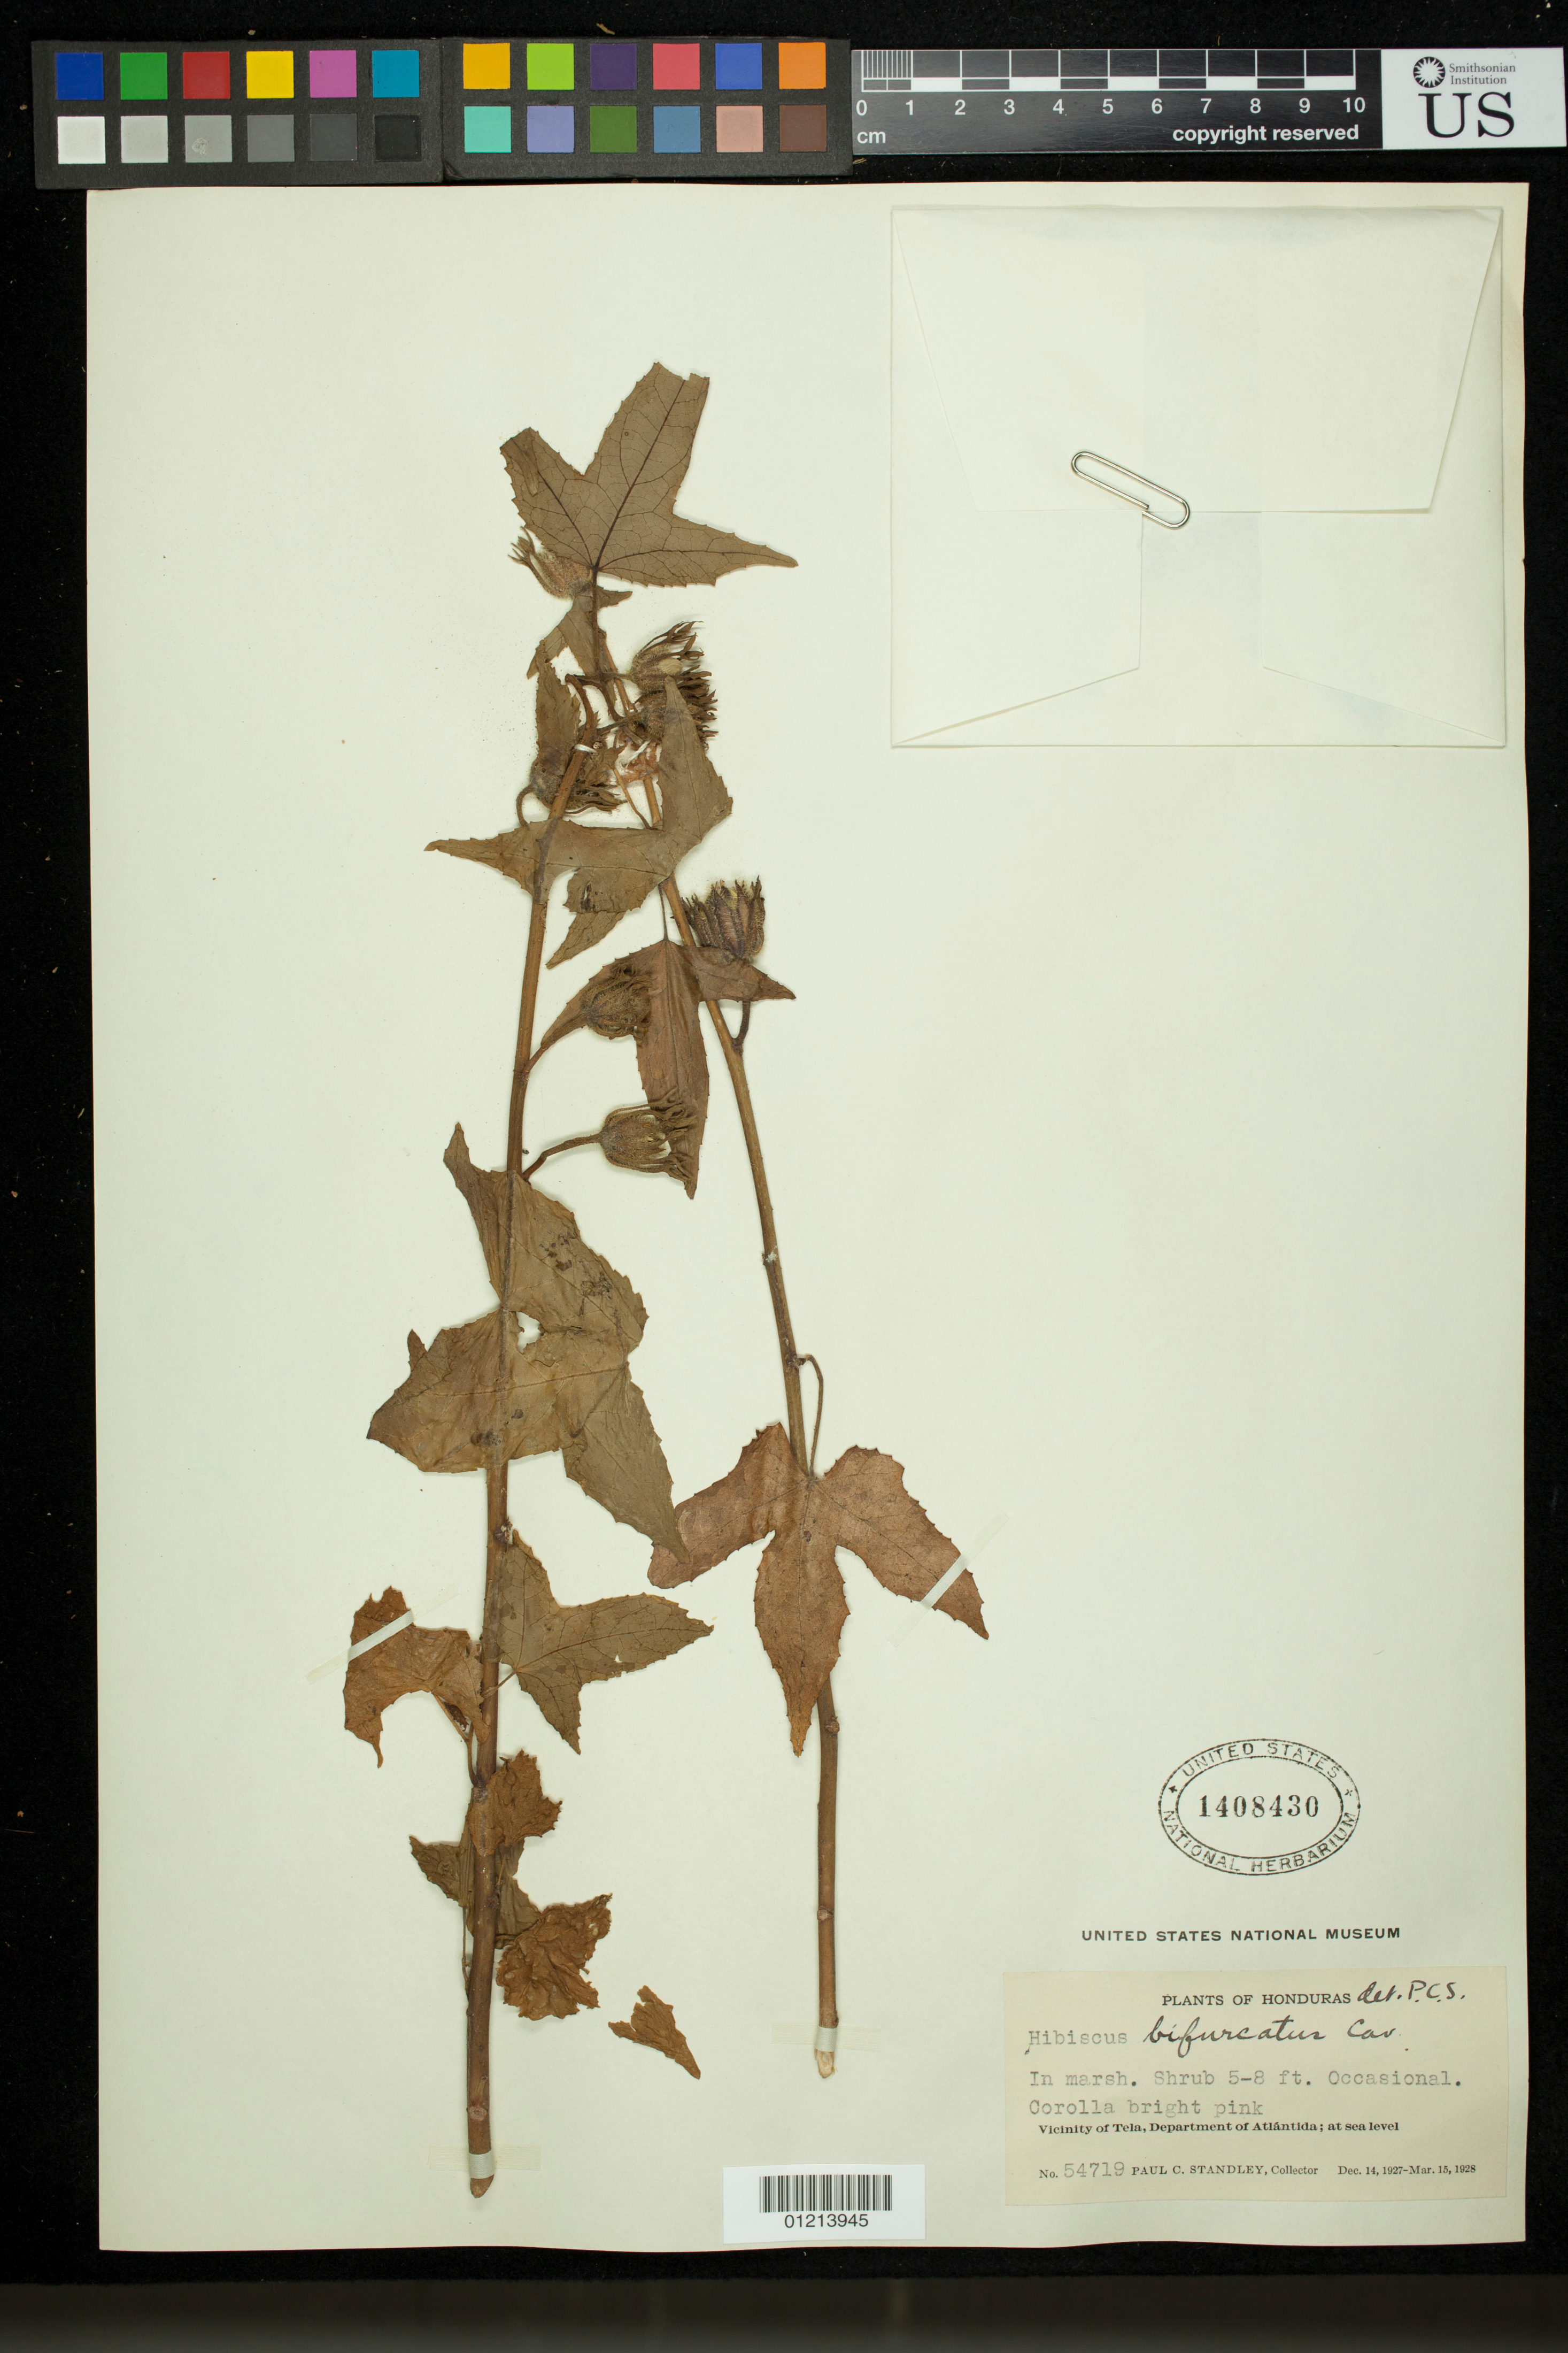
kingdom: Plantae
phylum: Tracheophyta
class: Magnoliopsida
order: Malvales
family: Malvaceae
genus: Sabdariffa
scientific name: Sabdariffa bifurcata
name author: (Cav.) M.C. Duarte & V.N.Yoshikawa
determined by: Dorr, Laurence J., Curator (BOT), Smithsonian Institution - National Museum of Natural History (UNITED STATES)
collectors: P. C. Standley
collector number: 54719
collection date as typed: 14 Dec 1927 to 15 Mar 1928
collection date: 1927-12-14/1928-03-15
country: Honduras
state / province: Atlántida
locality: In marsh. Vicinity of Tela, Department of Atlántida.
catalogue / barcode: US 1408430